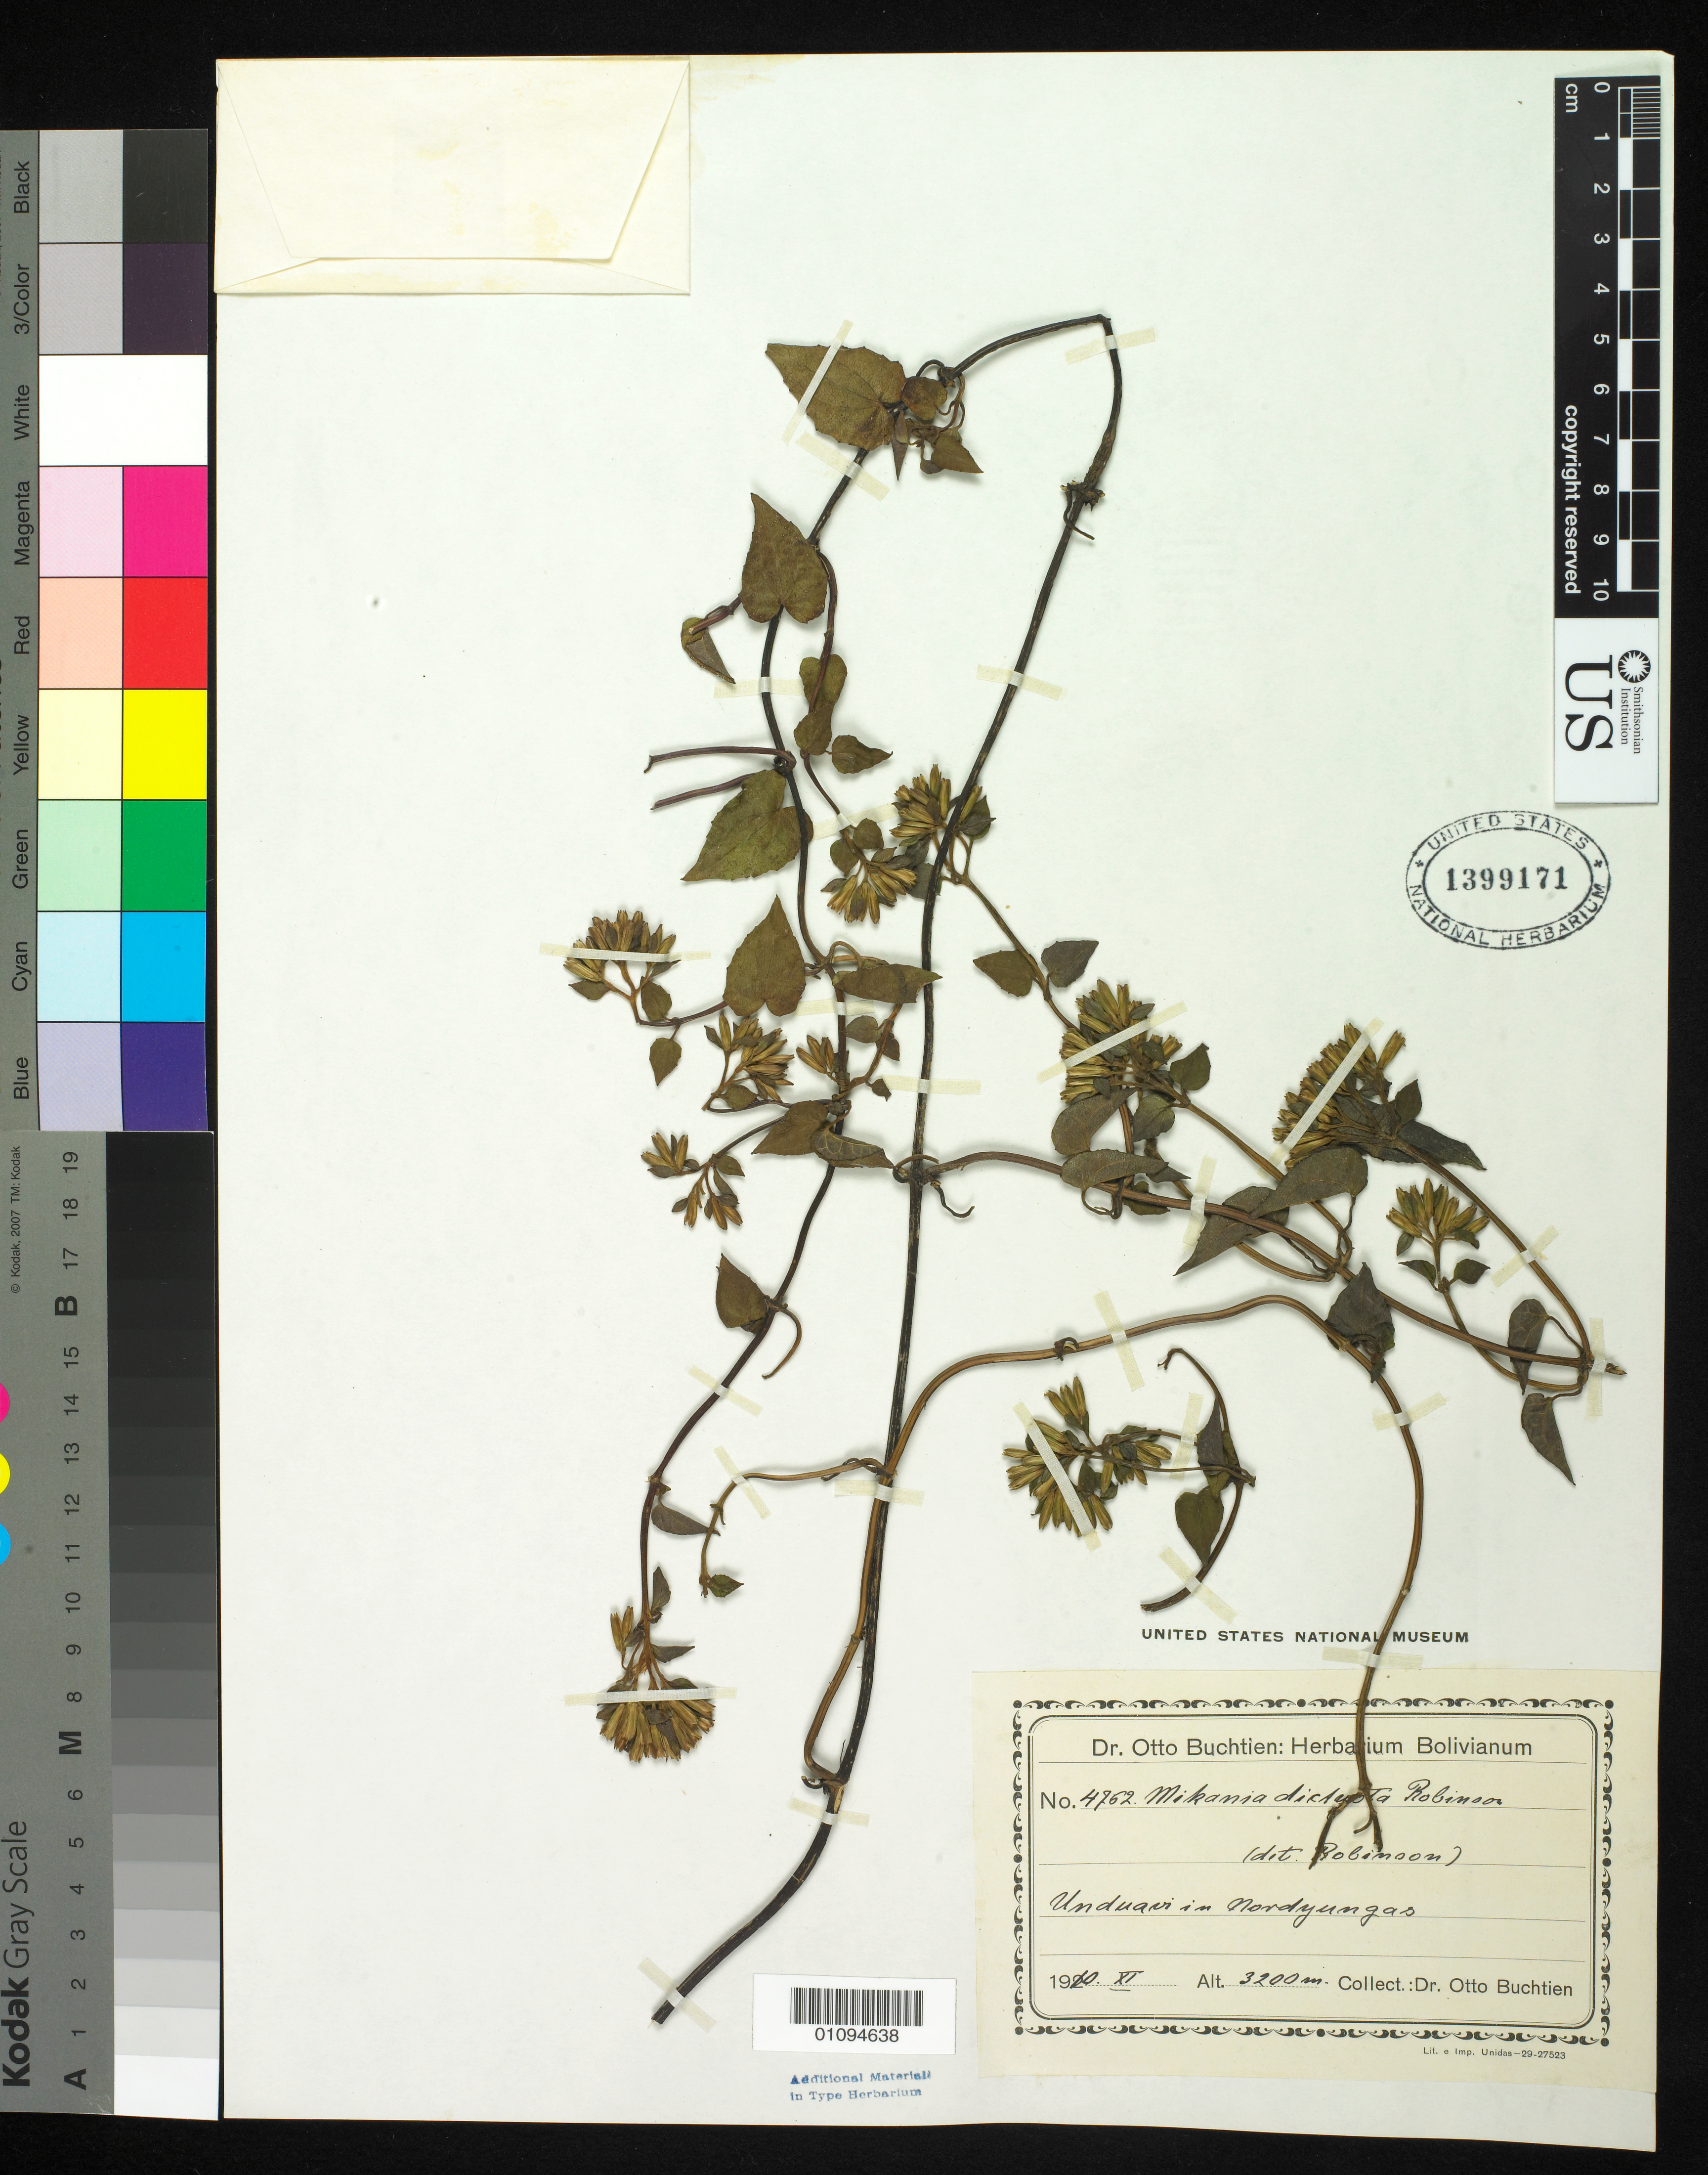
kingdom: Plantae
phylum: Tracheophyta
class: Magnoliopsida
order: Asterales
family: Asteraceae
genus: Mikania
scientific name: Mikania dictyota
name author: B.L. Rob.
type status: Isotype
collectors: O. Buchtien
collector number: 4762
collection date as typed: Nov 1910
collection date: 1910-11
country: Bolivia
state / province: La Paz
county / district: Nor Yungas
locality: Unduavi.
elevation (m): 3200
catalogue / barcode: US 1399171